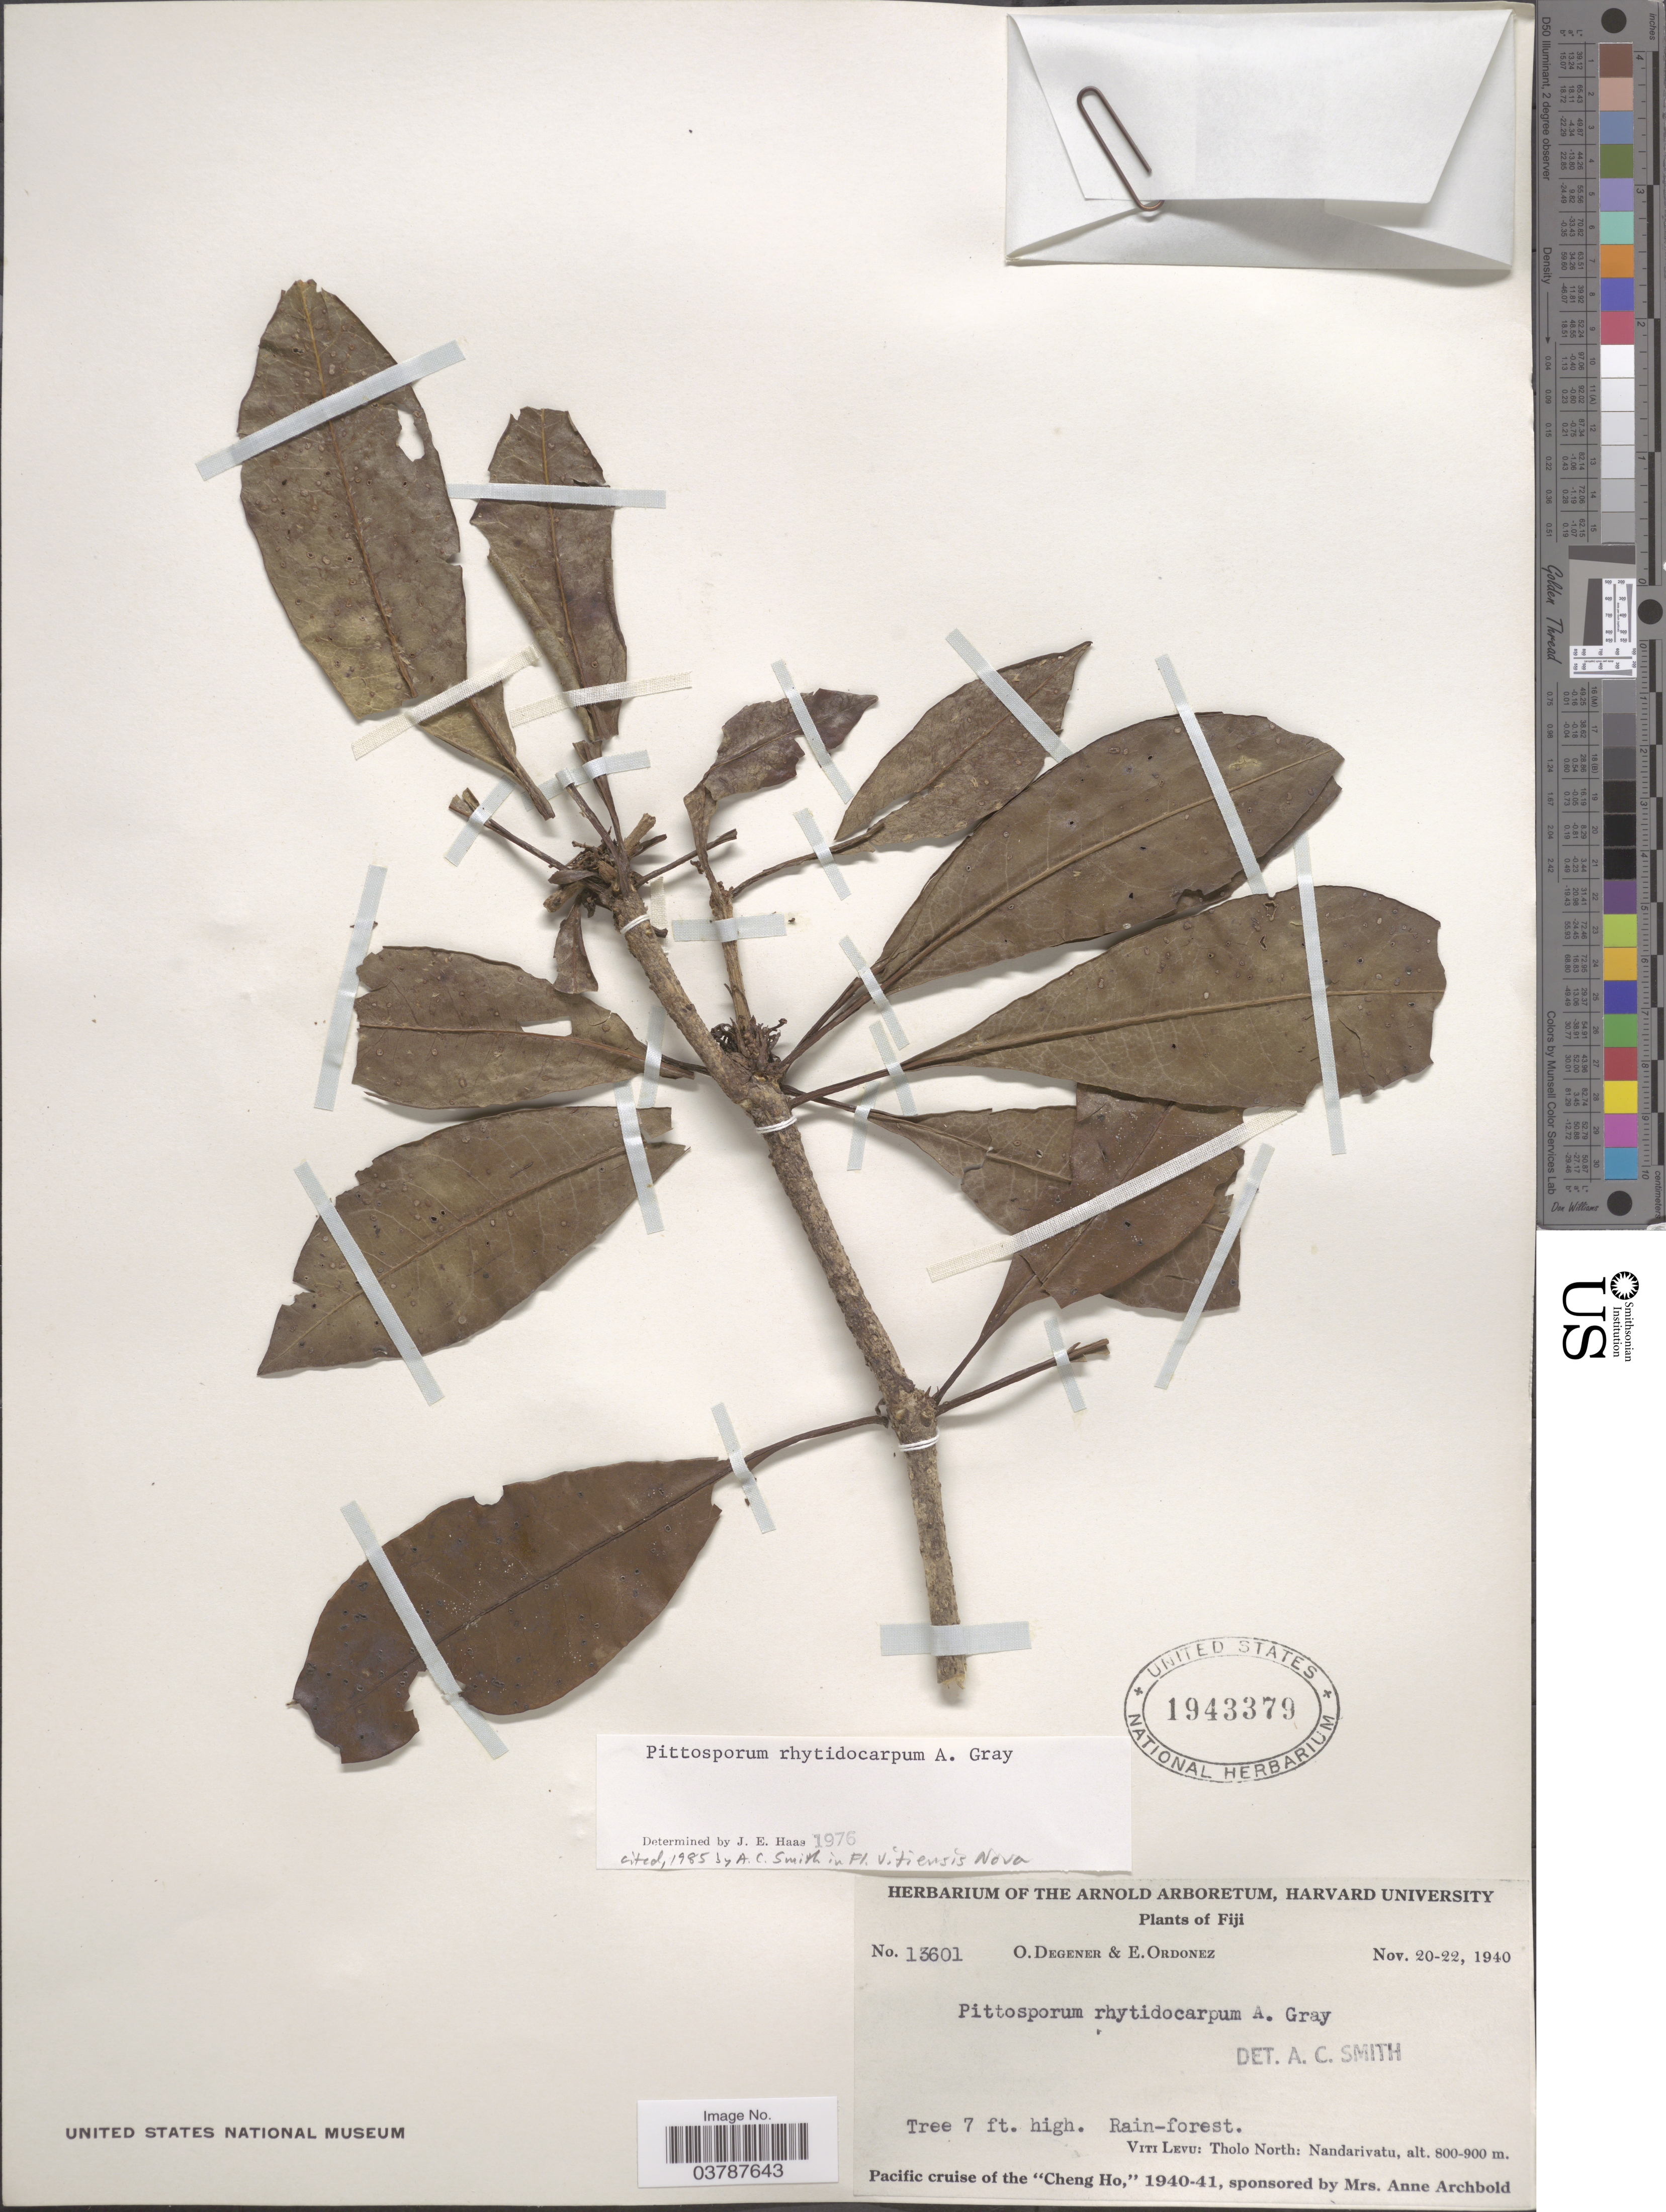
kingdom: Plantae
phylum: Tracheophyta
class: Magnoliopsida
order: Apiales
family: Pittosporaceae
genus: Pittosporum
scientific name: Pittosporum rhytidocarpum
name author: A. Gray in Wilkes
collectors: O. Degener & E. Ordonez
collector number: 13601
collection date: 1940-11-20/1940-11-22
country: Fiji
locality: Viti levu: Tholo North: Nandarivatu.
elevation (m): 800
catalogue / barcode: US 1943379